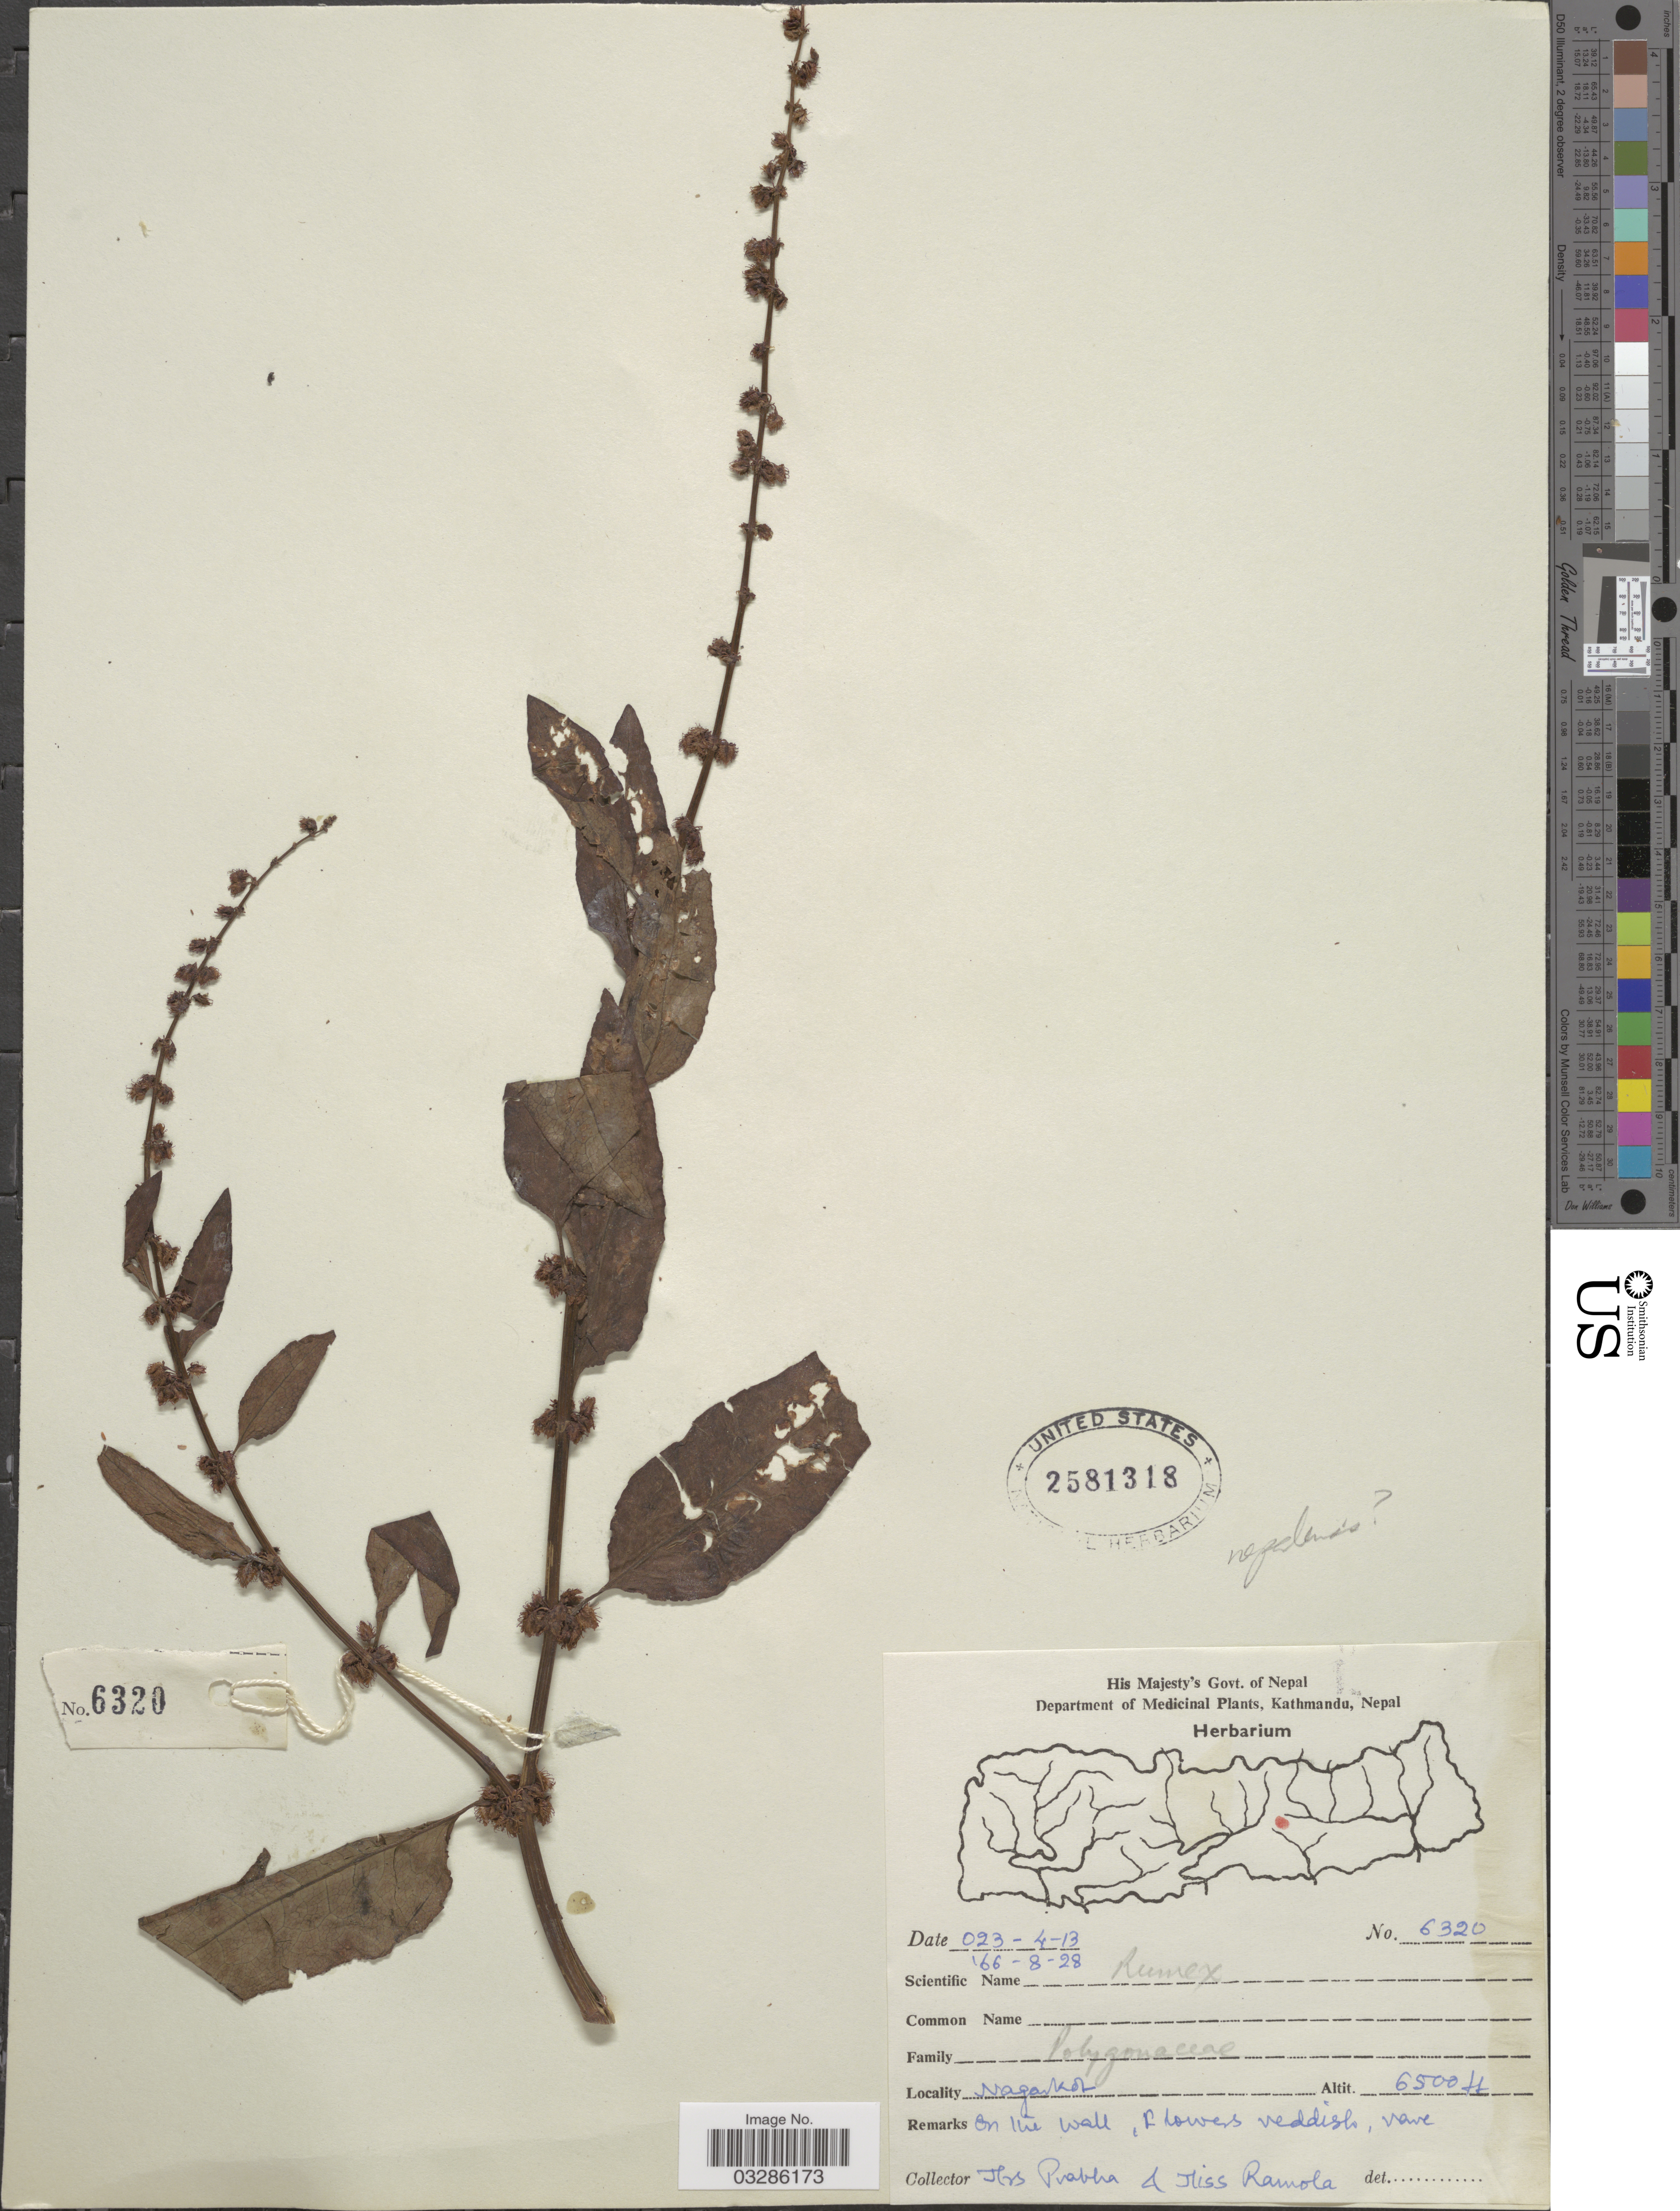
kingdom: Plantae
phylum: Tracheophyta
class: Magnoliopsida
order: Caryophyllales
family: Polygonaceae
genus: Rumex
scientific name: Rumex nepalensis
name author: Spreng.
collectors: P. Pradhan & R. Thapa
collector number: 6320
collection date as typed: Transcribed d/m/y: 28/8/66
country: Nepal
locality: Nagarko [interpreted].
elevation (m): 1981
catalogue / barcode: US 2581318